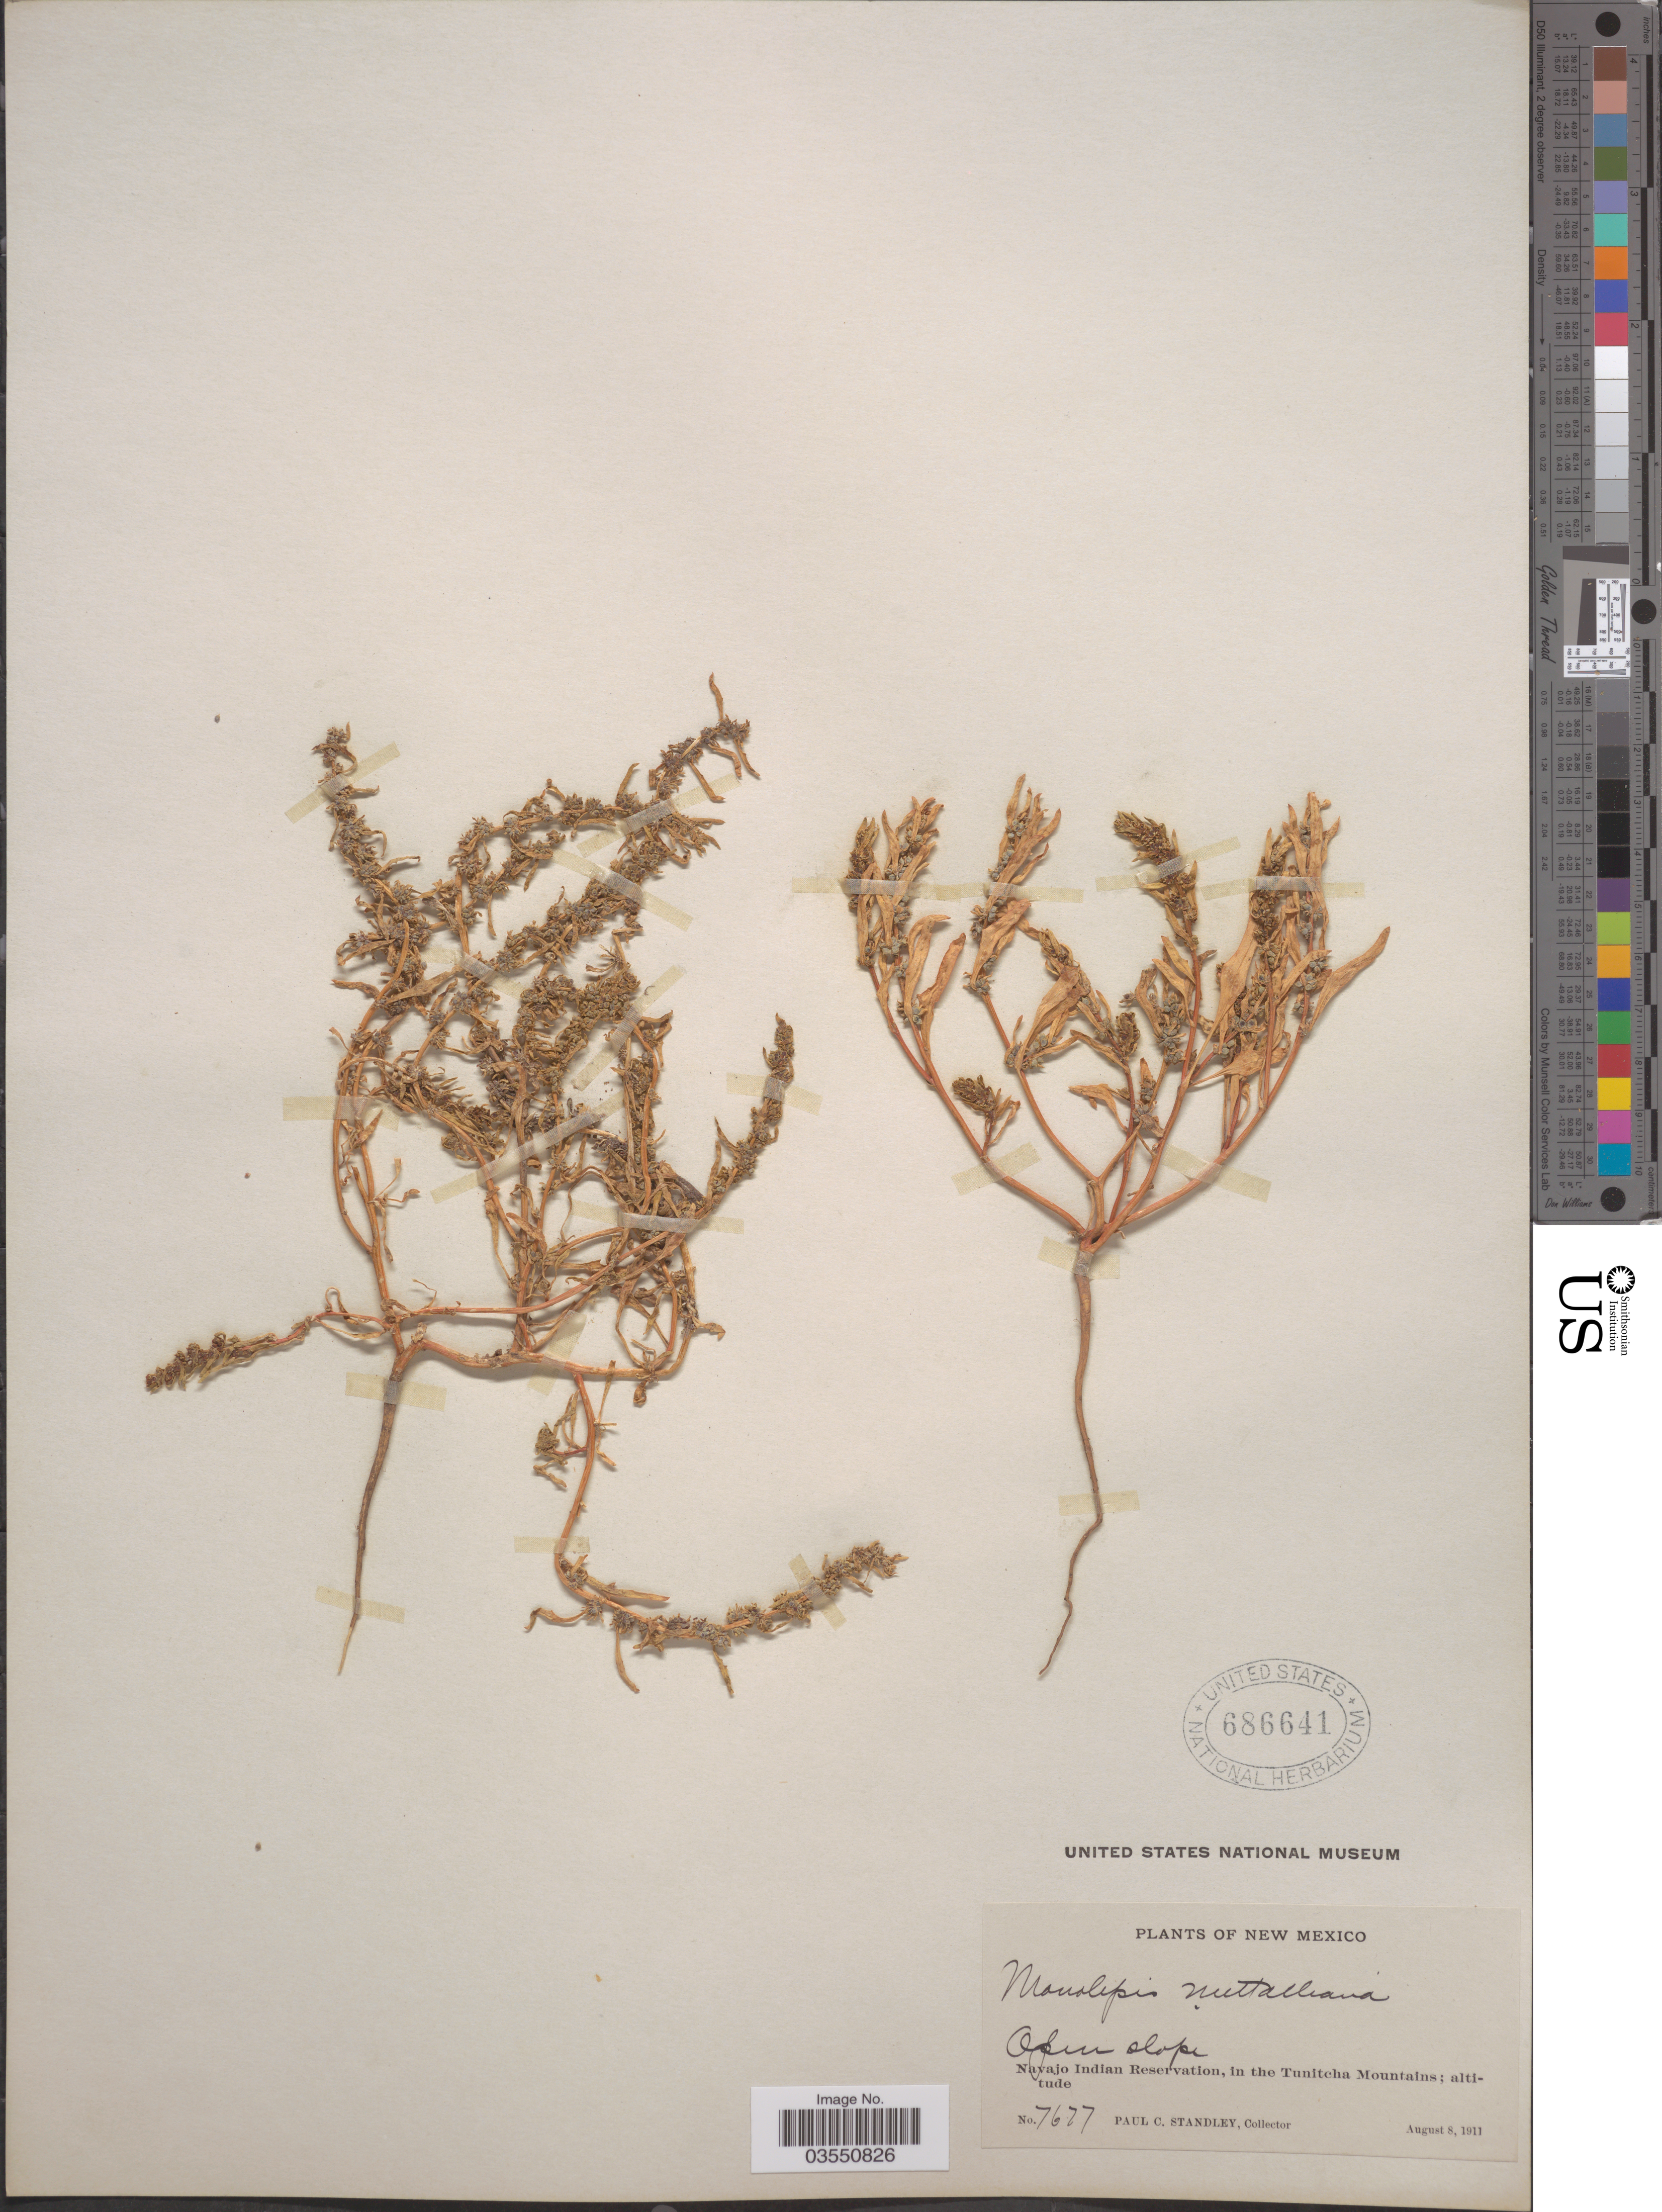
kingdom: Plantae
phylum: Tracheophyta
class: Magnoliopsida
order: Caryophyllales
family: Amaranthaceae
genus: Blitum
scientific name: Blitum nuttallianum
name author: Schult.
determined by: U.S. National Herbarium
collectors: P. C. Standley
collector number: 7677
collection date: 1911-08-08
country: United States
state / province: New Mexico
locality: Open slope. Navajo Indian Reservation, in the Tunitcha Mountains.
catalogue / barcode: US 686641